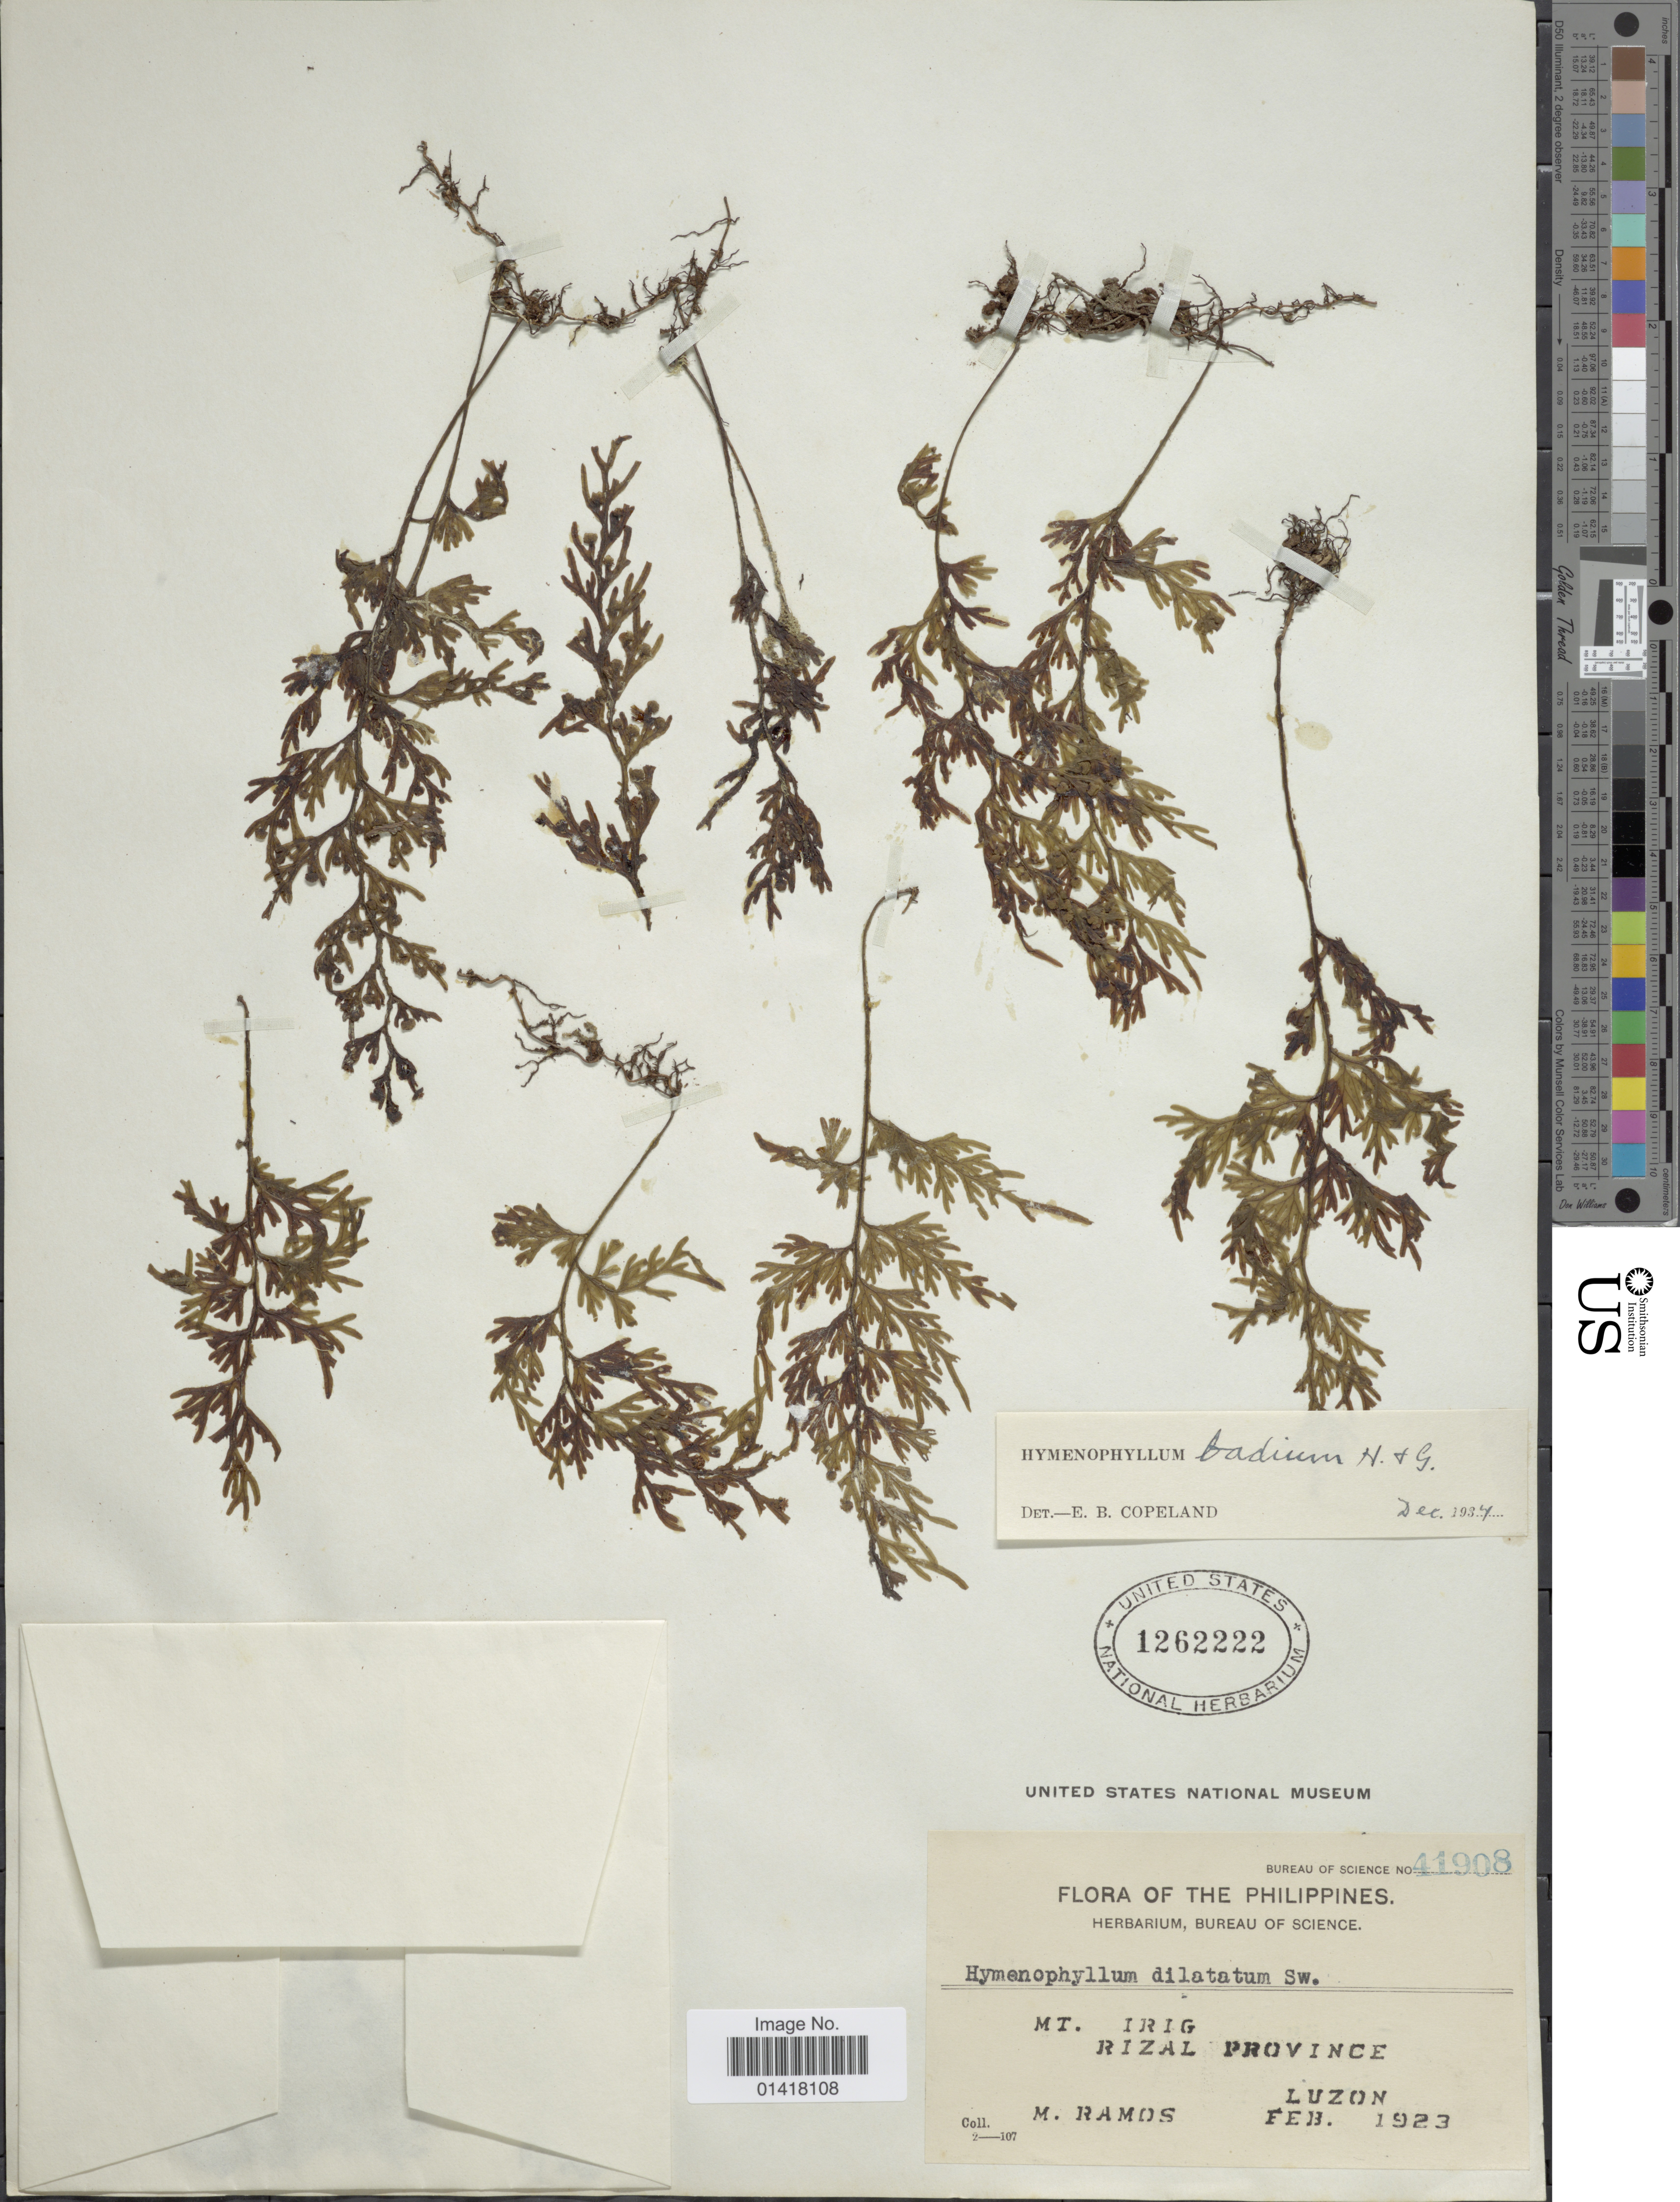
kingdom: Plantae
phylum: Tracheophyta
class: Polypodiopsida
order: Hymenophyllales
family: Hymenophyllaceae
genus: Hymenophyllum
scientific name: Hymenophyllum badium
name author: Hook. & Grev.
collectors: M. Ramos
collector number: Bureau of Science 11908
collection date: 1923-02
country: Philippines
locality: Luzon. Mt. Iirg. Rizal Province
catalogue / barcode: US 1262222